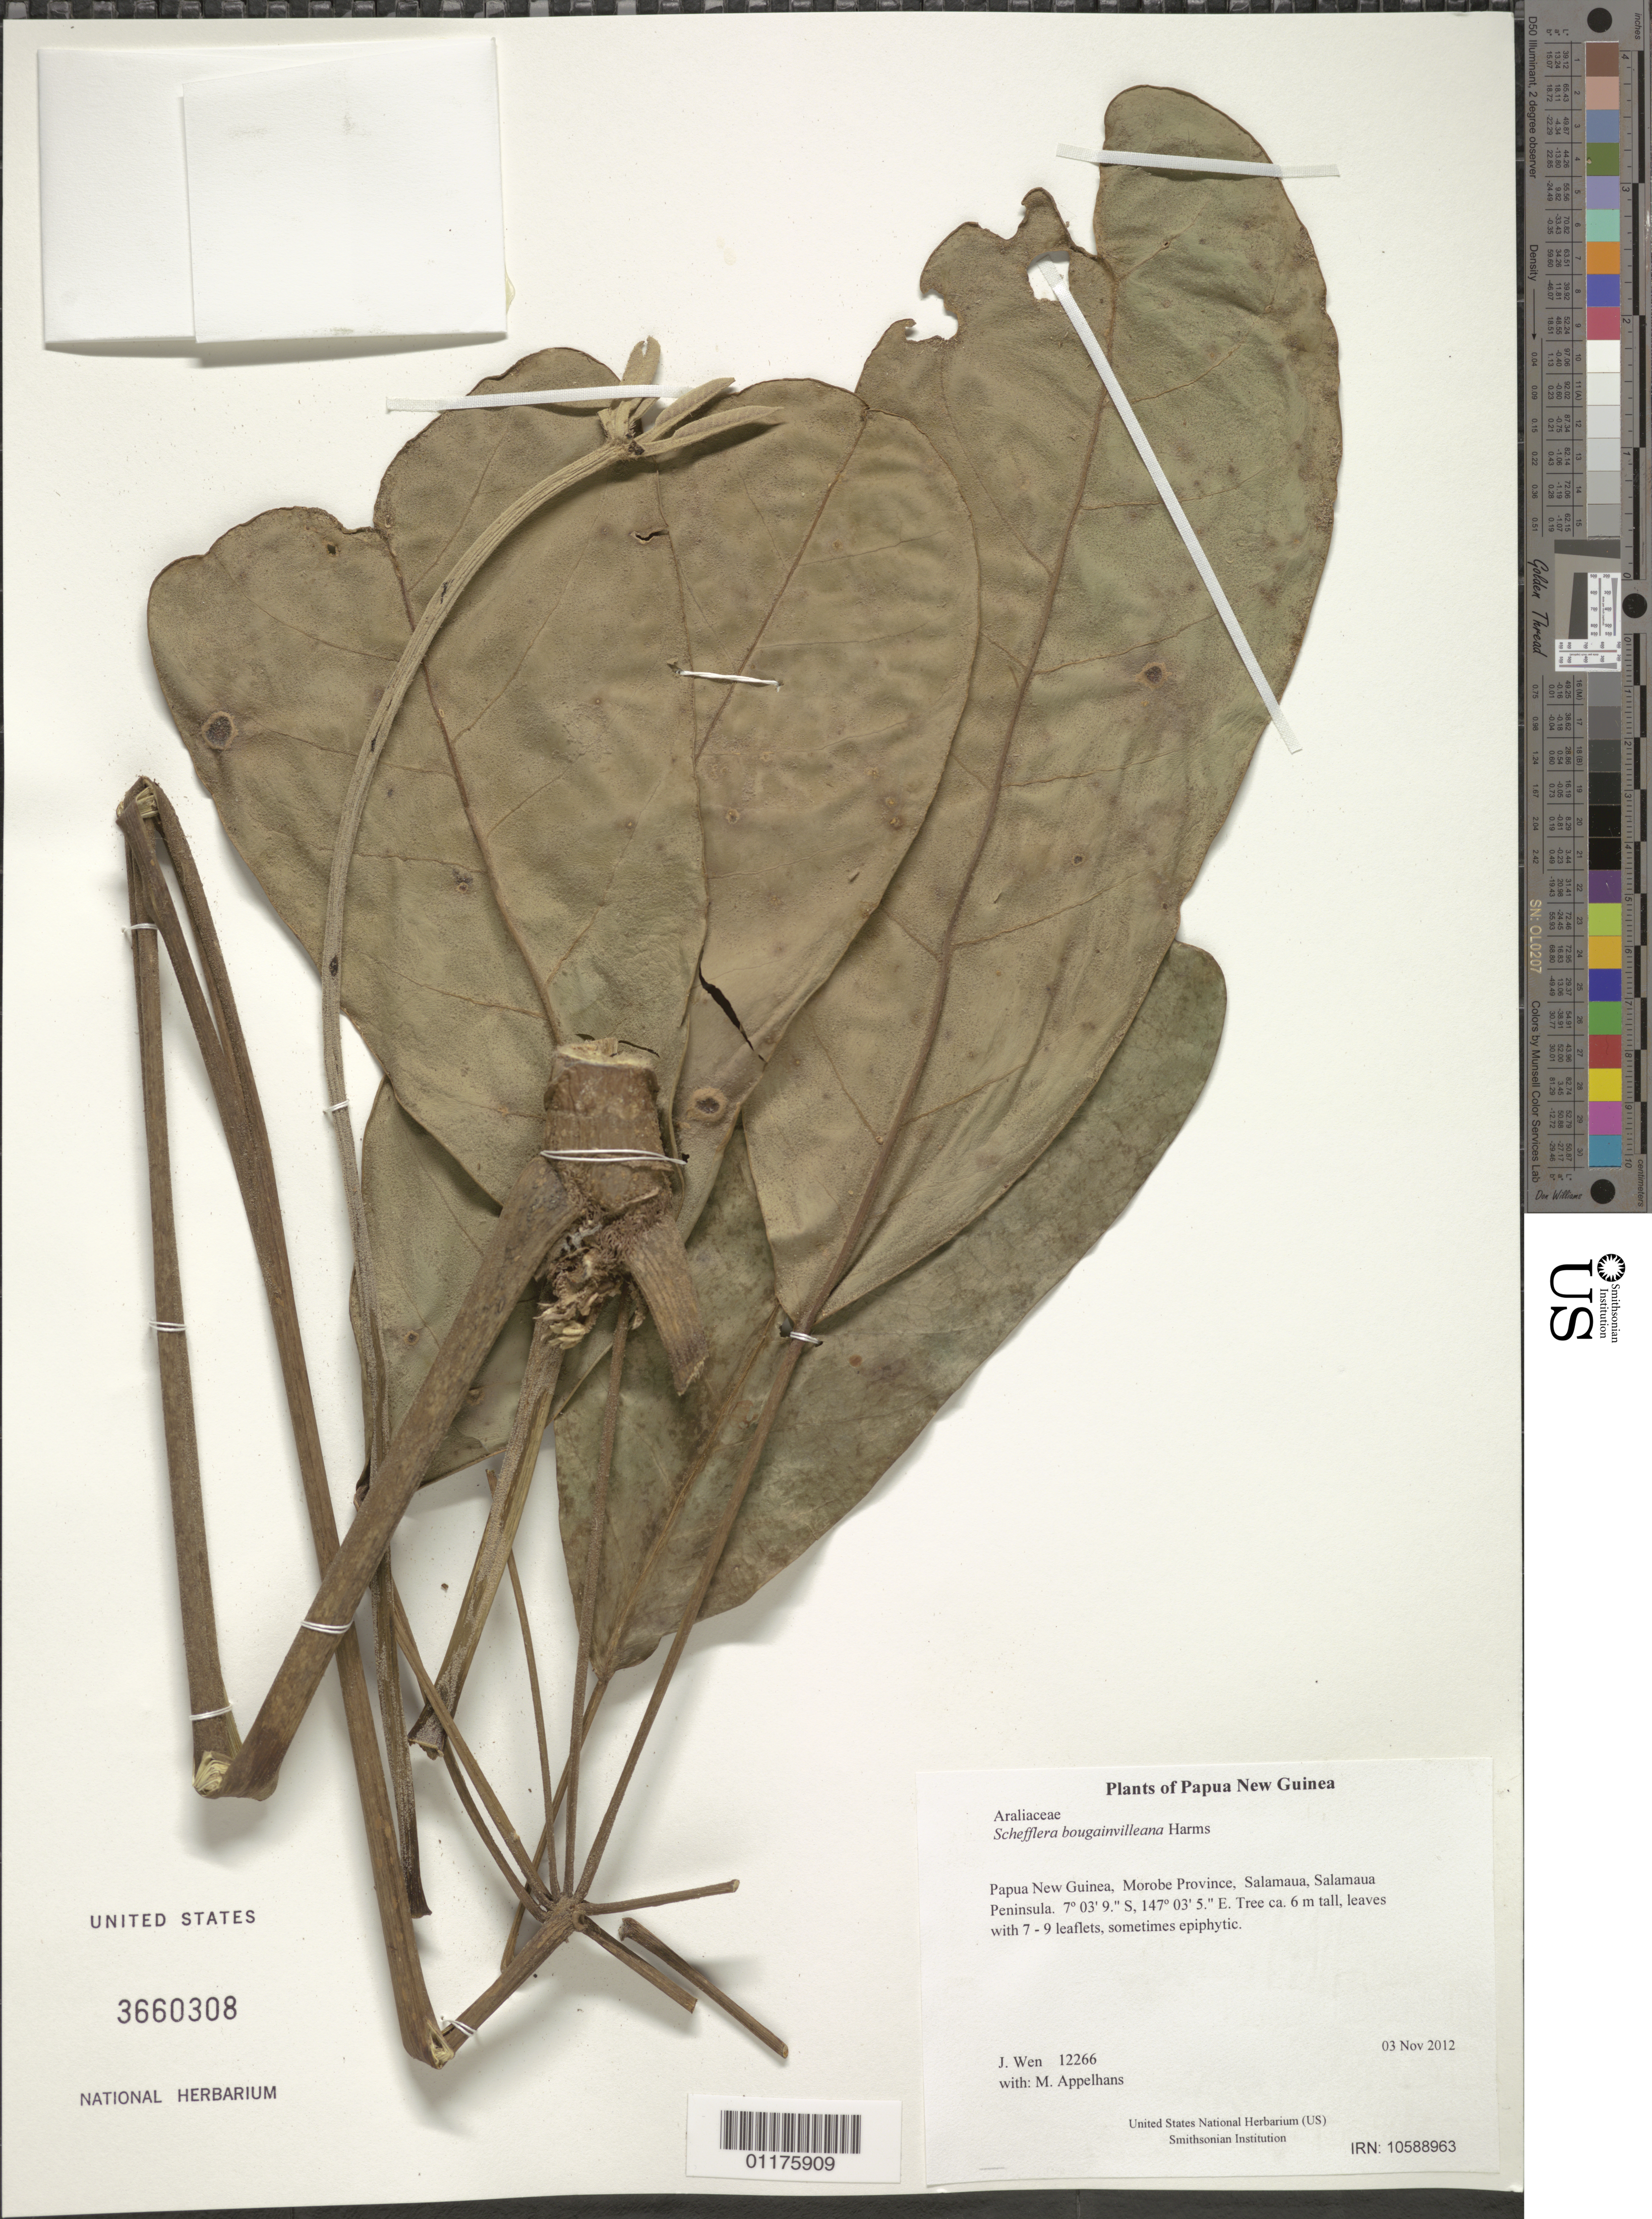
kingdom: Plantae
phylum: Tracheophyta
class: Magnoliopsida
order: Apiales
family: Araliaceae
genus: Heptapleurum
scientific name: Heptapleurum bougainvilleanum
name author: (Harms) Lowry & G. M. Plunkett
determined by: Wagner, W. L., (BOT), Smithsonian Institution - National Museum of Natural History (UNITED STATES)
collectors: M. Appelhans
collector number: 12266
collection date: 2012-11-03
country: Papua New Guinea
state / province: Morobe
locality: Salamaua, Salamaua Peninsula.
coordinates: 7 03.157 S, 147 03.093 E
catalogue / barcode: US 3660308